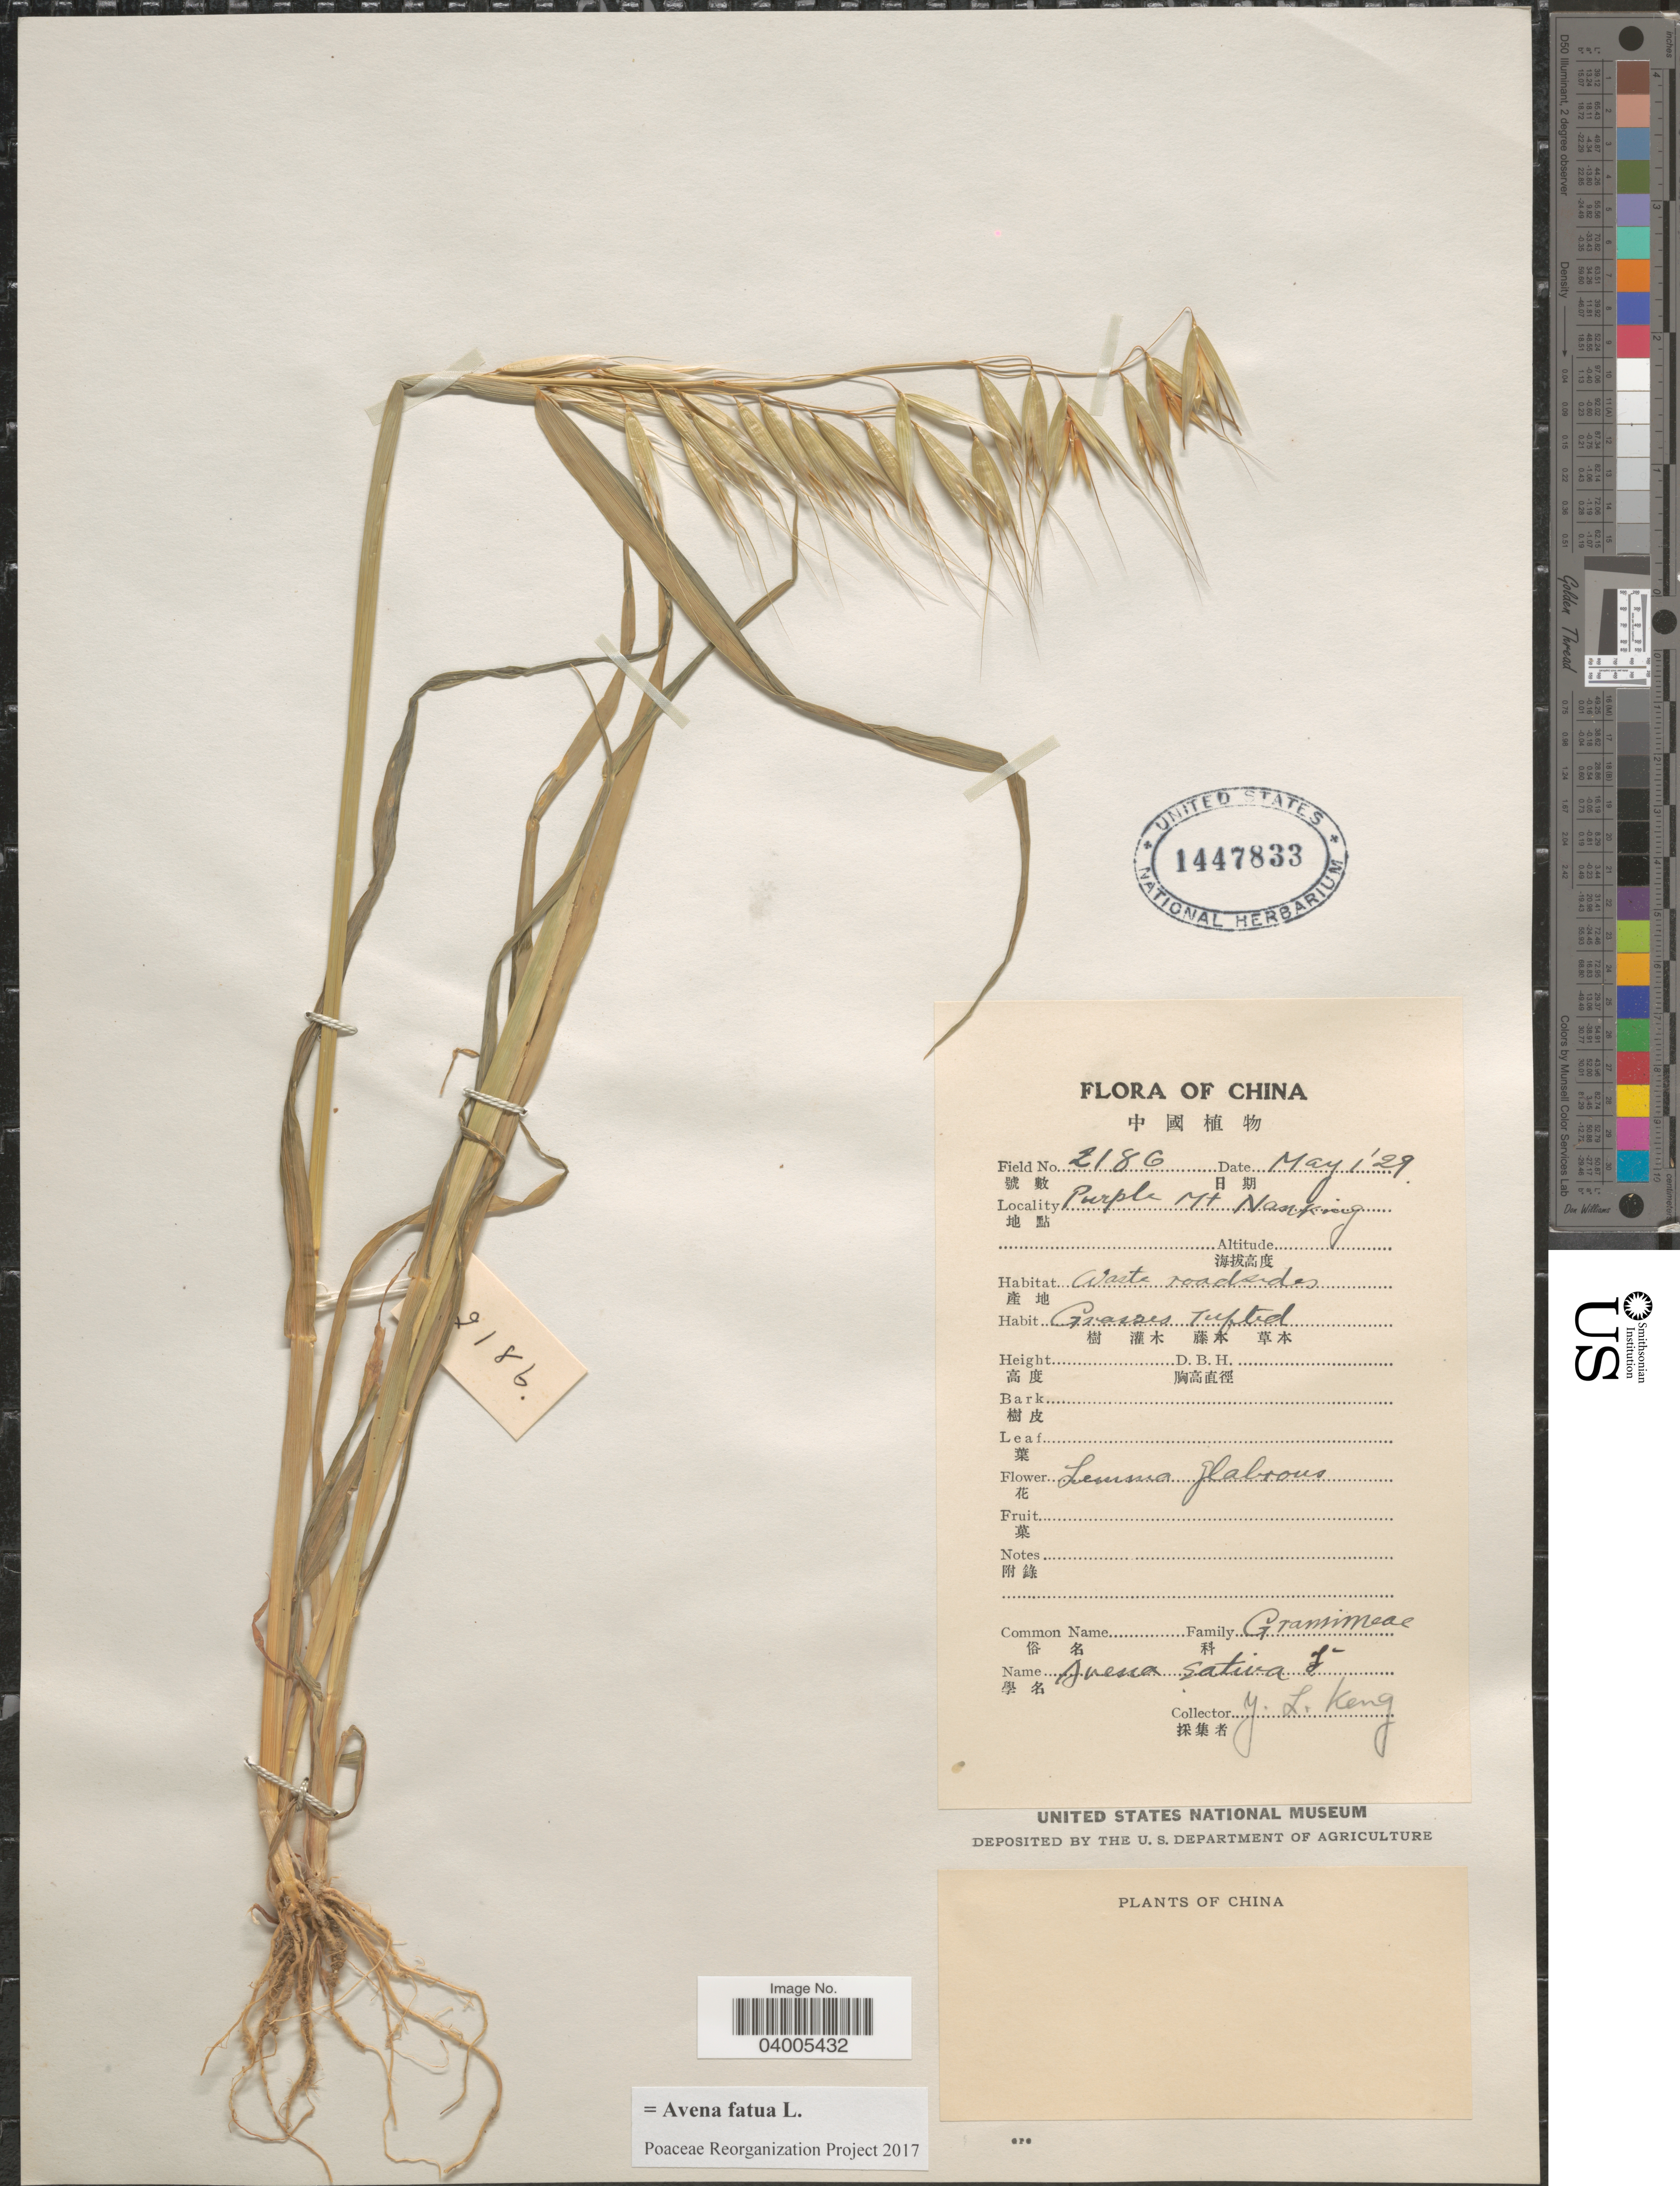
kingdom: Plantae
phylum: Tracheophyta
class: Liliopsida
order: Poales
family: Poaceae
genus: Avena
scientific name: Avena fatua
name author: L.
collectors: Y. L. Keng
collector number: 2186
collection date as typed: Transcribed d/m/y: 1/5/29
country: China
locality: Purple Mt Nanking.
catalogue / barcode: US 1447833